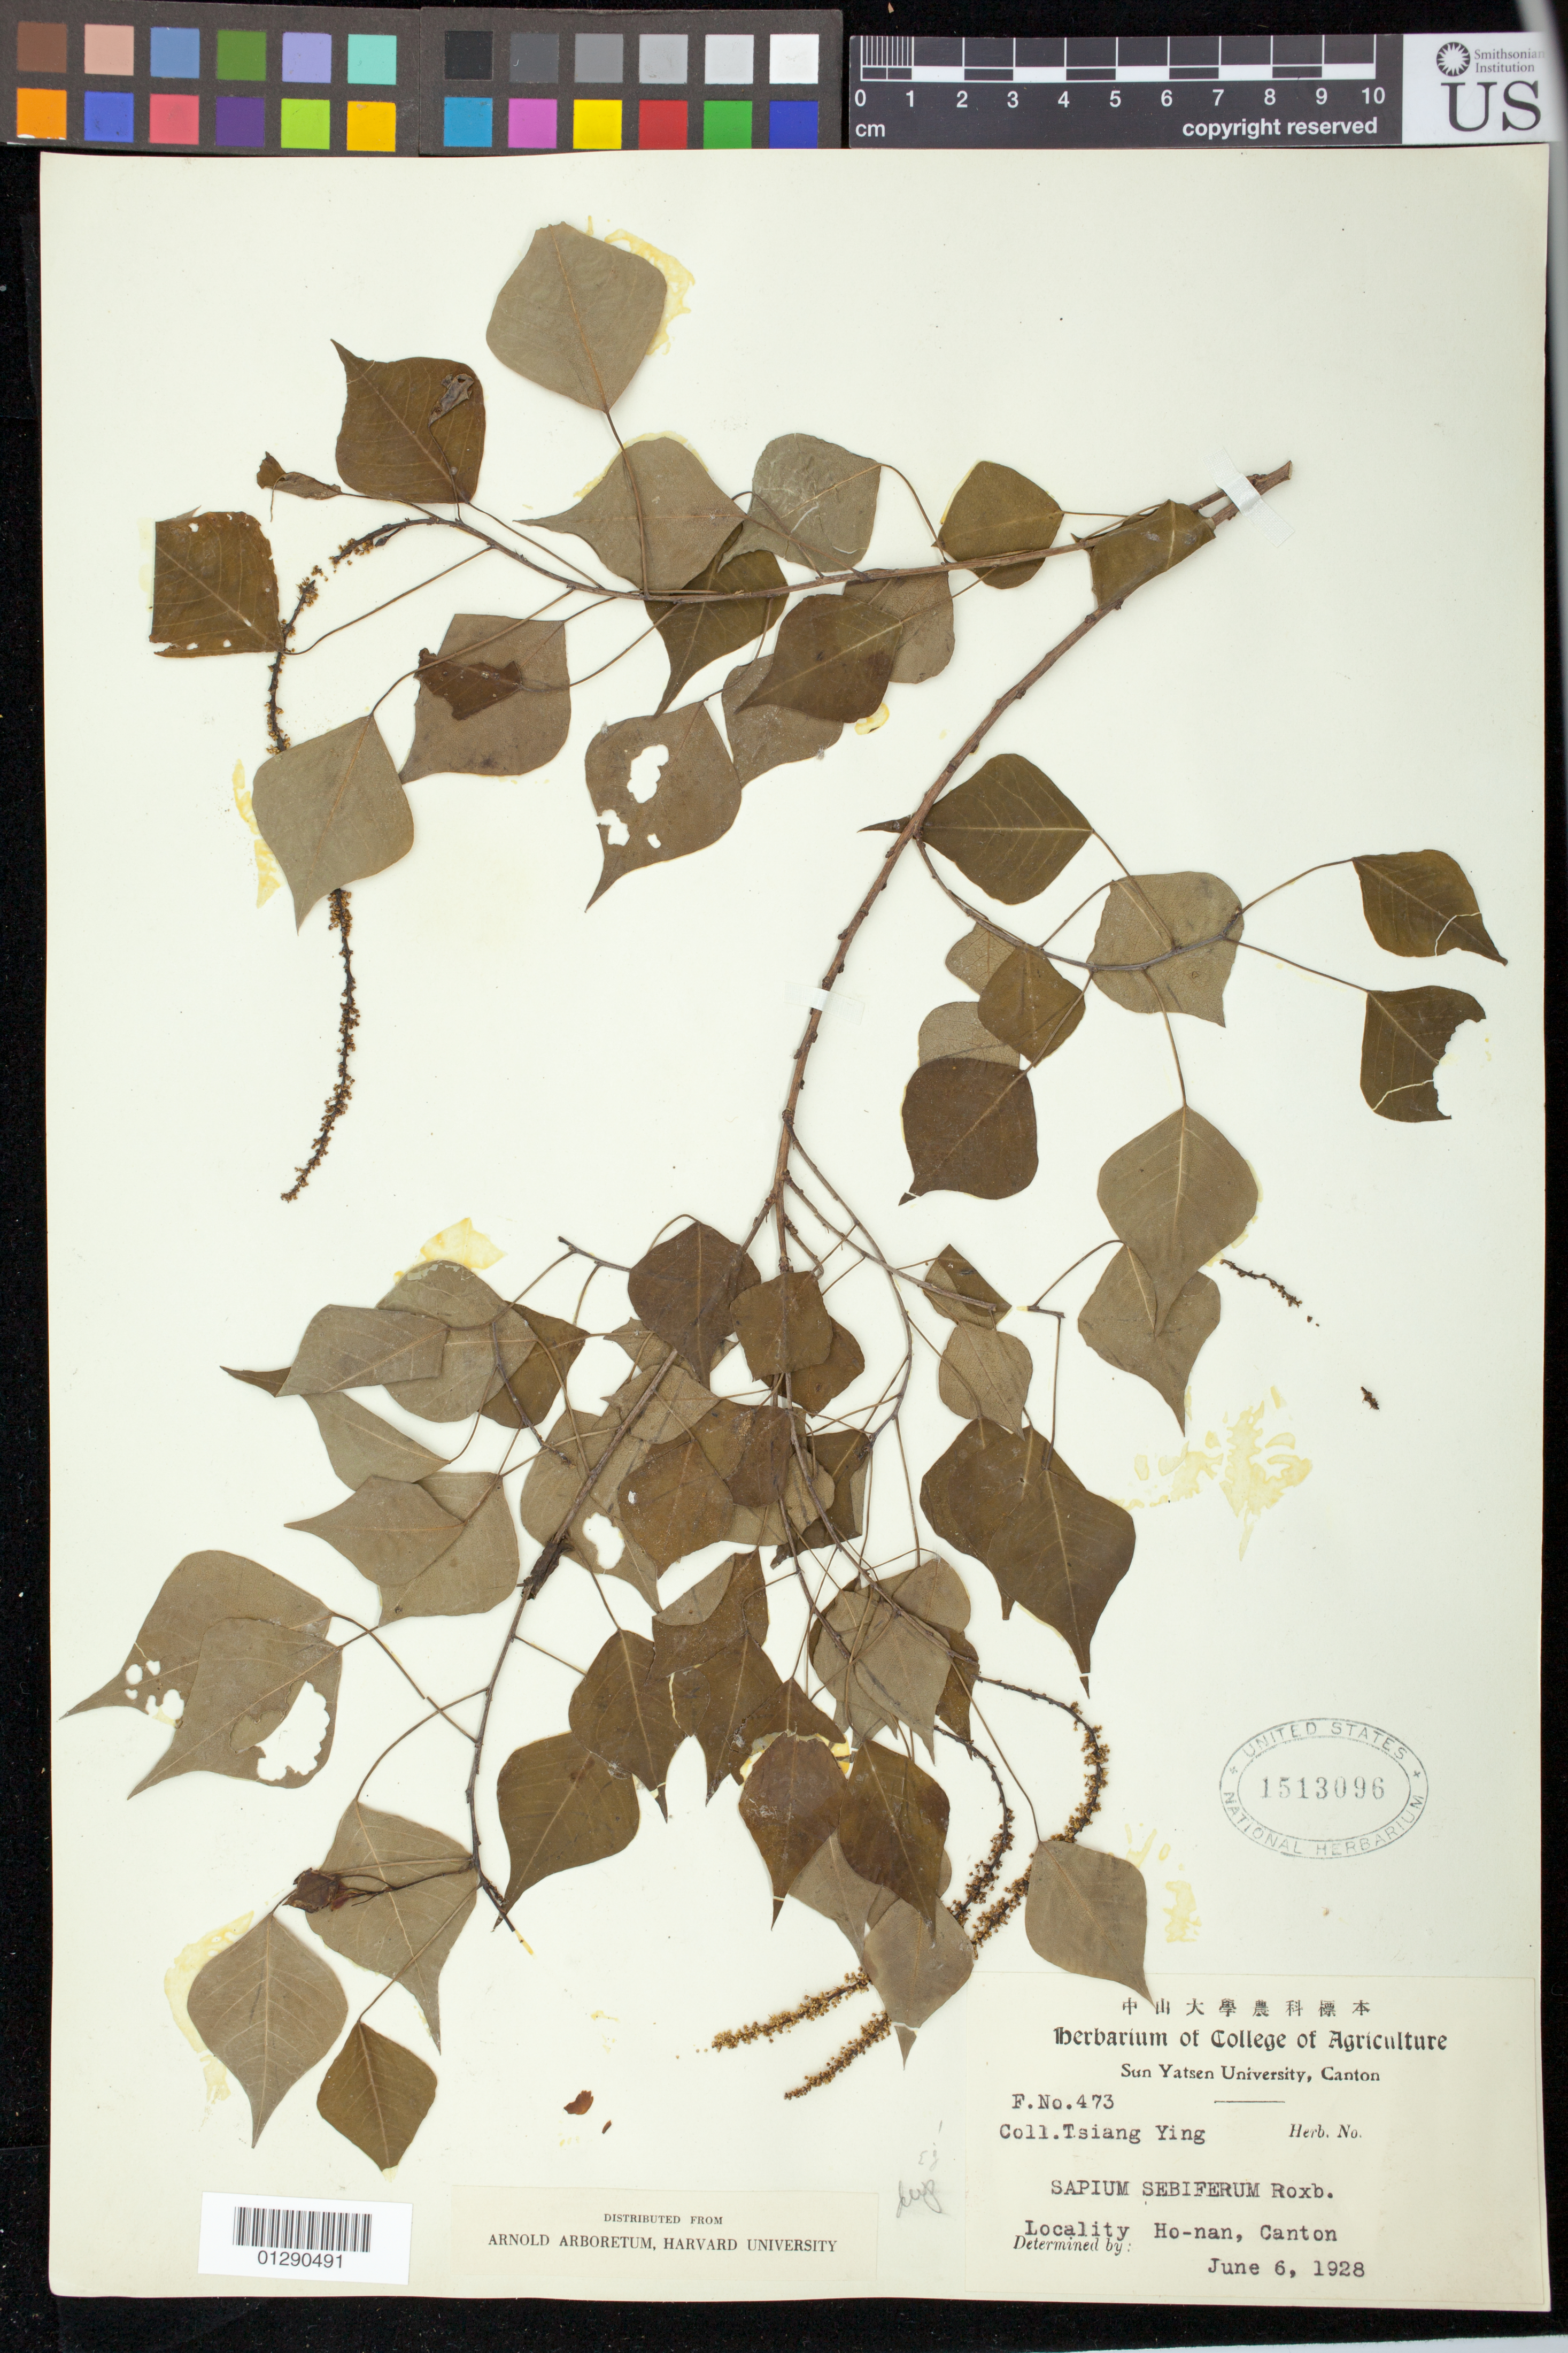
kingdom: Plantae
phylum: Tracheophyta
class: Magnoliopsida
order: Malpighiales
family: Euphorbiaceae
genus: Sapium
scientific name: Sapium sebiferum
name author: (L.) Roxb.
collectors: T. Ying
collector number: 473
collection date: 1928-06-06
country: China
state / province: Guangdong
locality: Ho-nan, Canton [Guangzhou]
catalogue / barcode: US 1513096